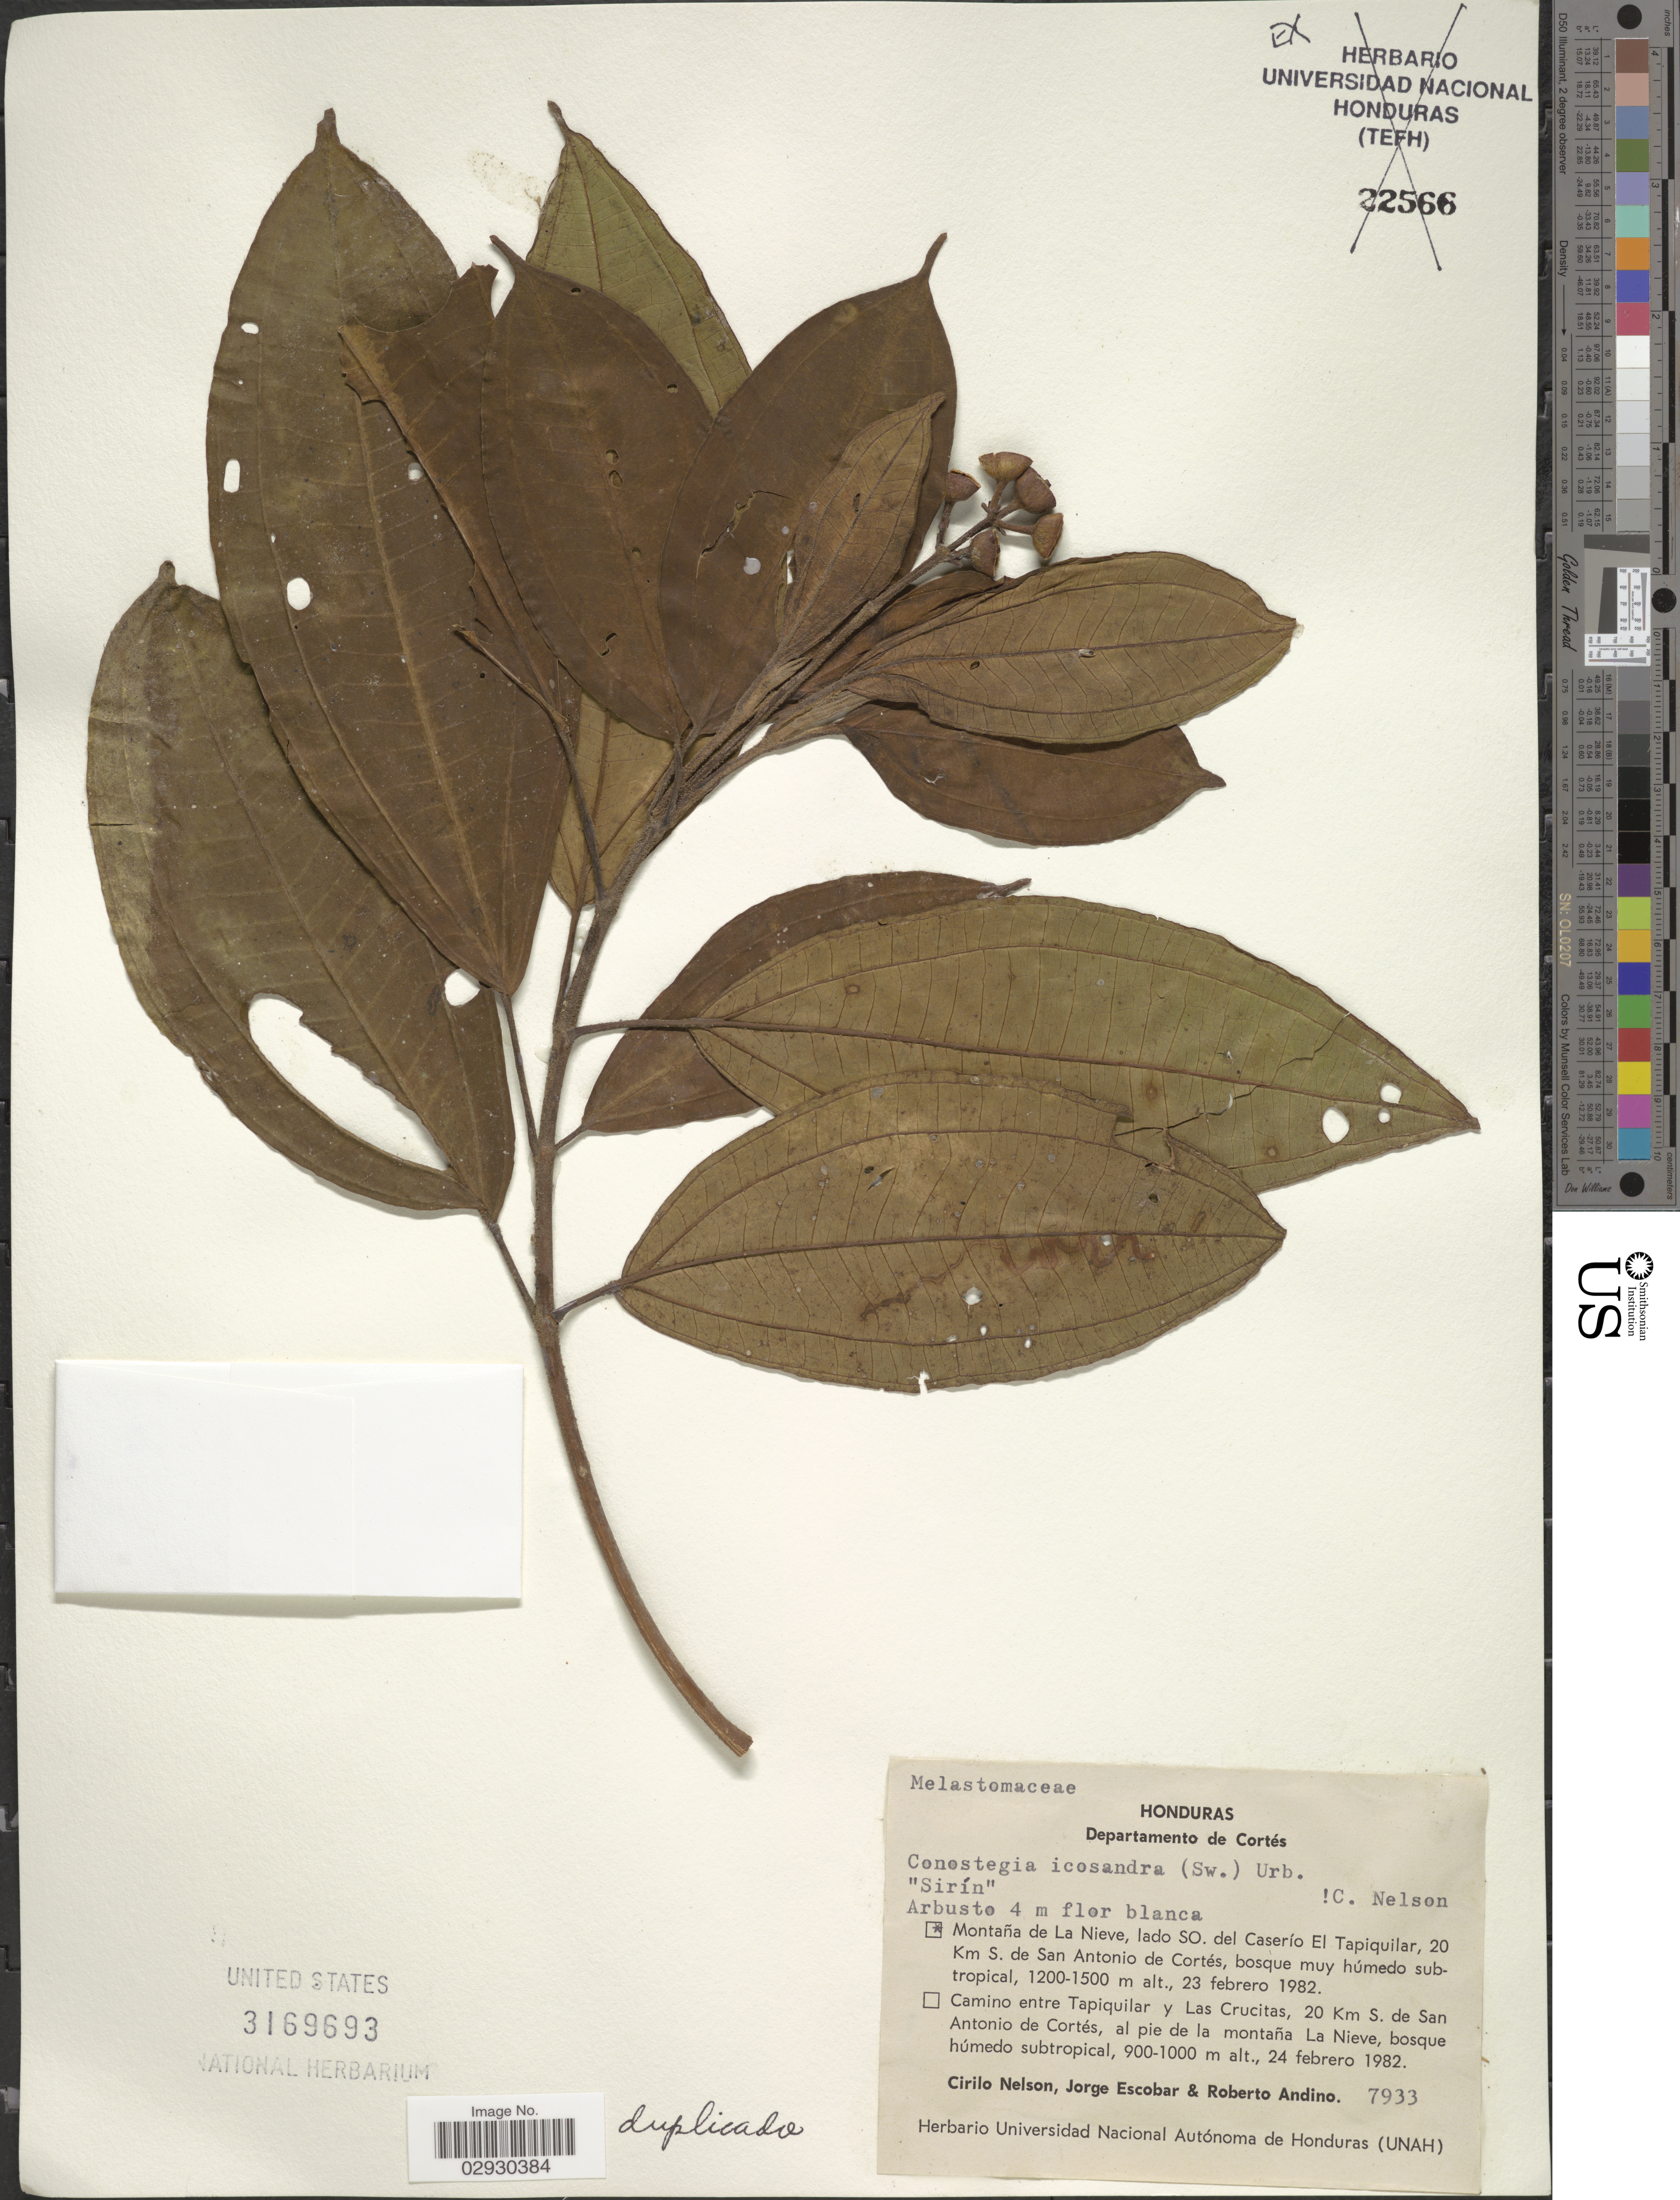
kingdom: Plantae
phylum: Tracheophyta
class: Magnoliopsida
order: Myrtales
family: Melastomataceae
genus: Conostegia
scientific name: Conostegia icosandra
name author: (Sw.) Urb.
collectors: C. Nelson, J. Escobar & R. Andino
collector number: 7933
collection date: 1982-02-23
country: Honduras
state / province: Cortés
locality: Departamento de Cortés. Montaña de La Nieve, lado SO. del Caserío El Tapiquilar, 20 Km S. de San Antonio de Cortés, bosque muy húmedo subtropical.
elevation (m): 1200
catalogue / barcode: US 3169693